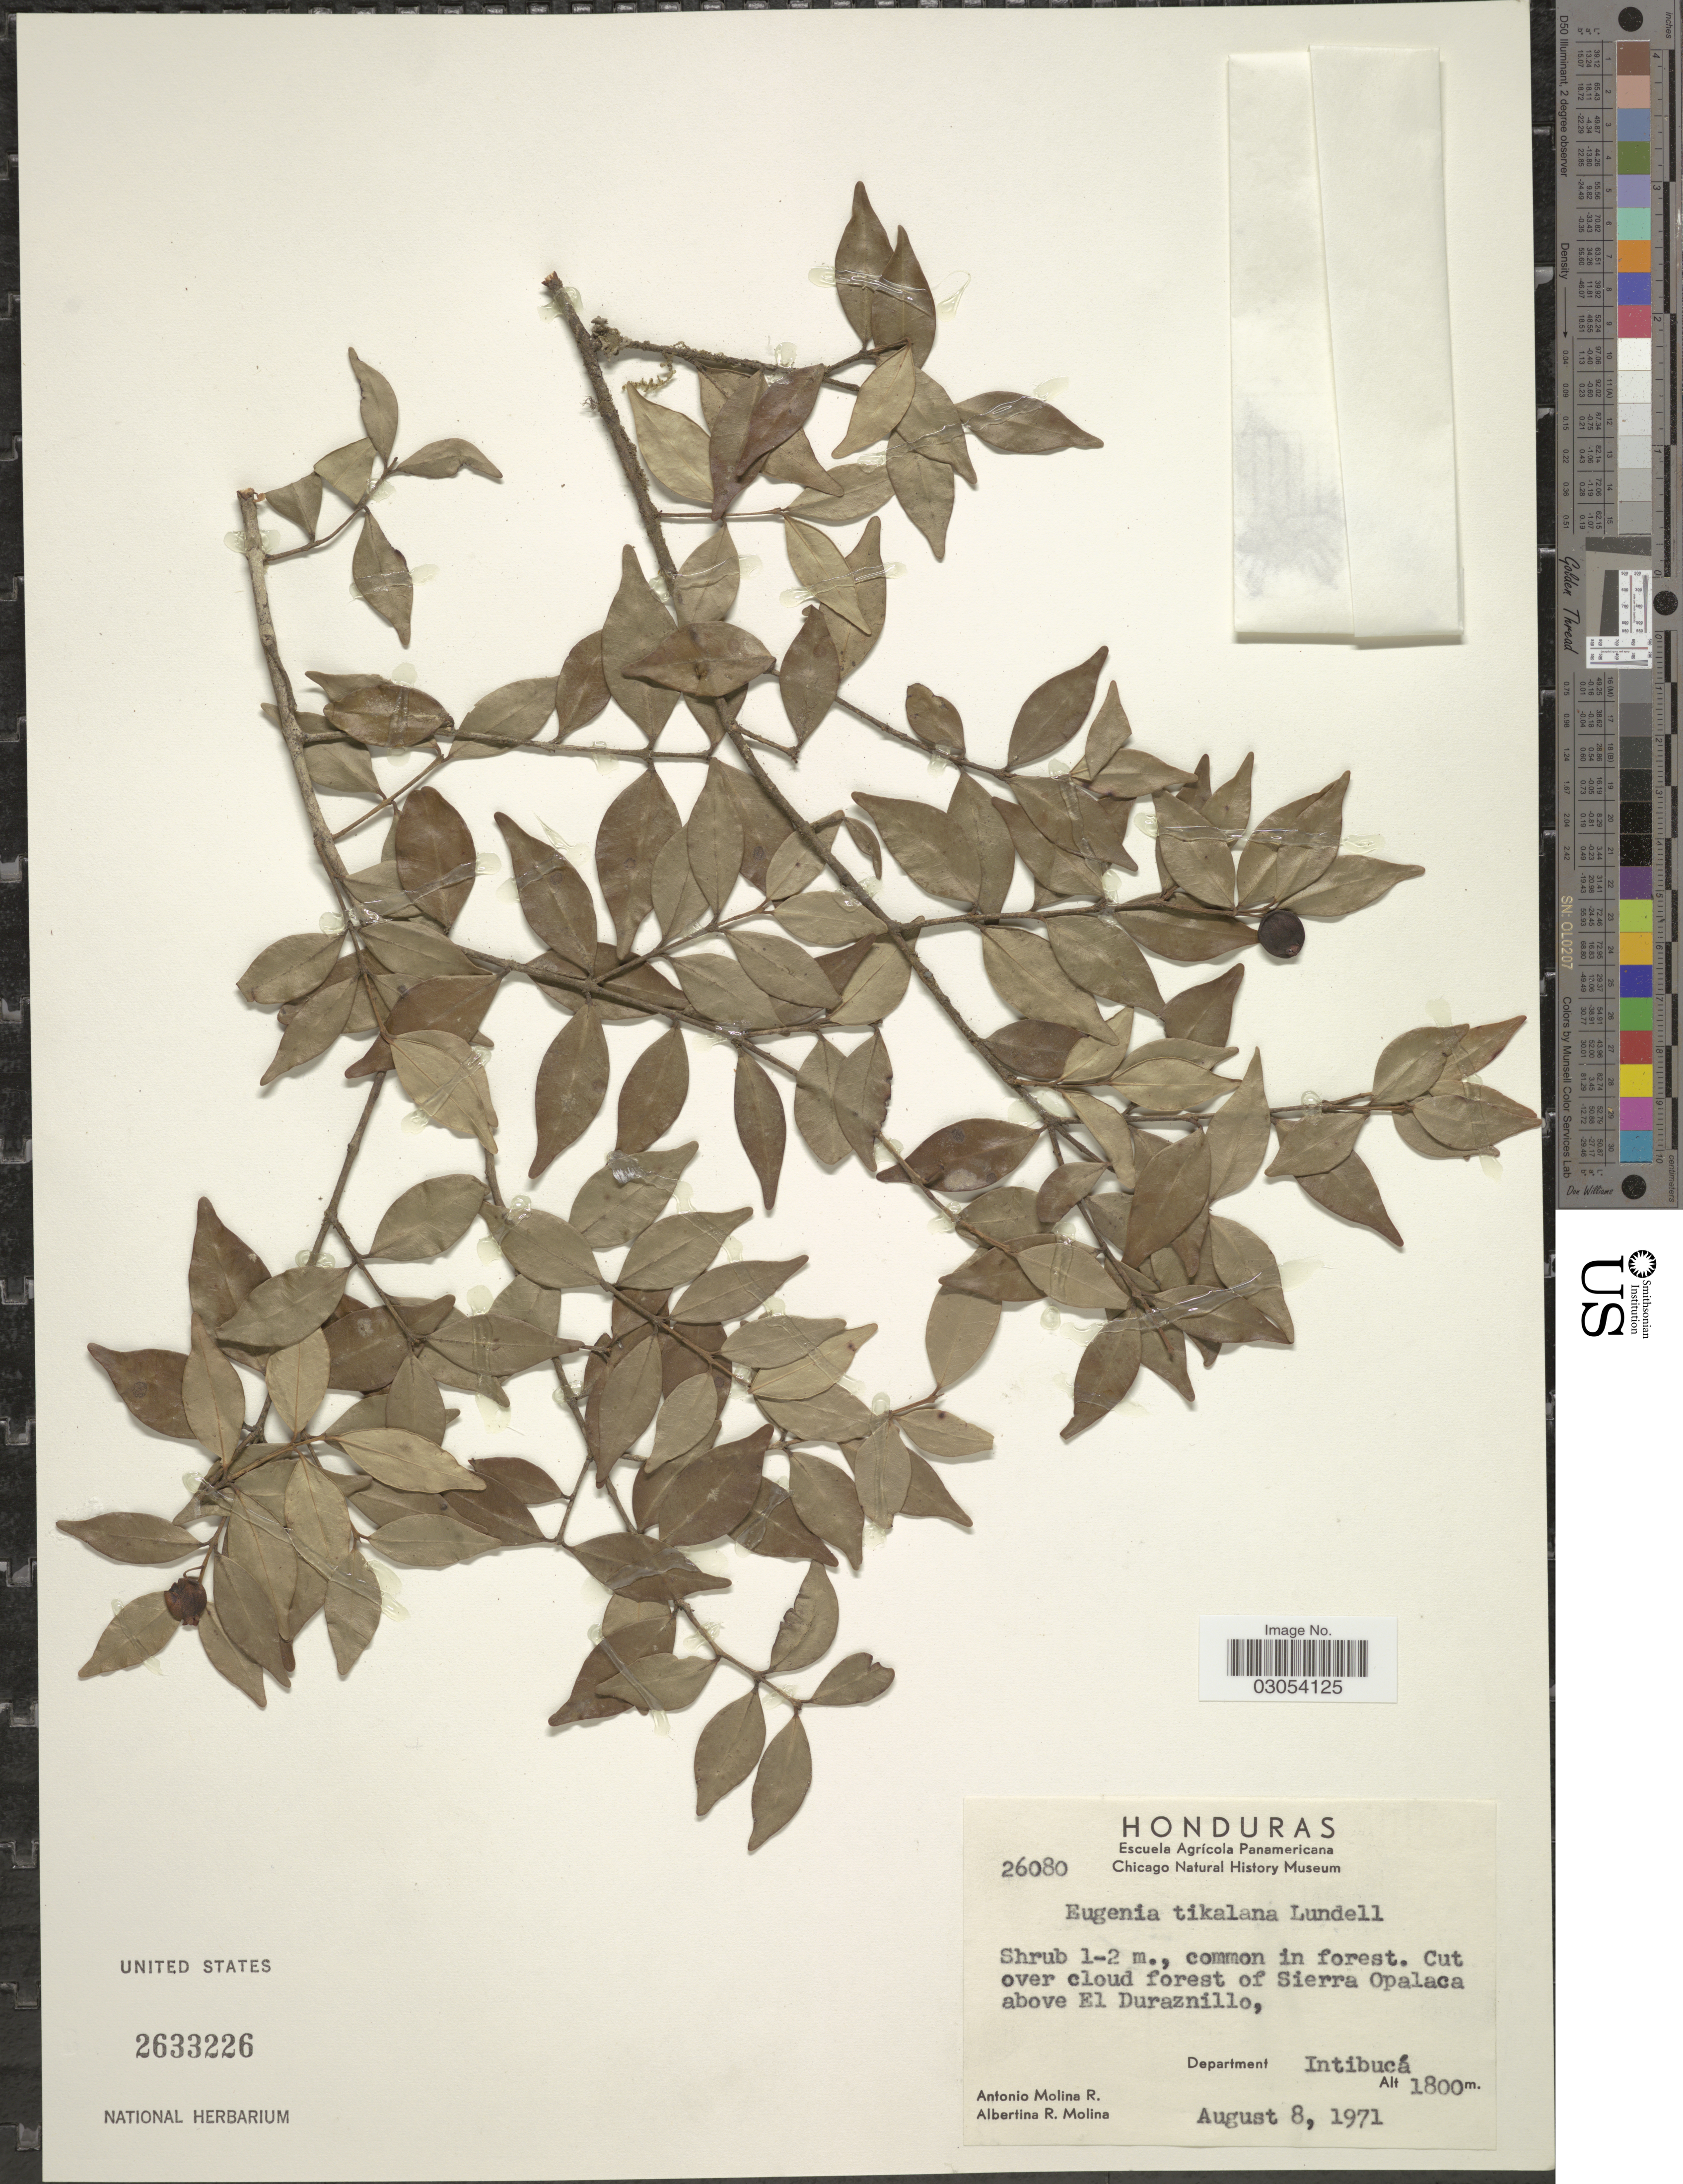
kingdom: Plantae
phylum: Tracheophyta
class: Magnoliopsida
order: Myrtales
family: Myrtaceae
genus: Eugenia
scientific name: Eugenia tikalana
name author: Lundell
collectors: A. Molina R. & A. R. Molina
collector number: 26080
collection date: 1971-08-08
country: Honduras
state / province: Intibuca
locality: Cut over cloud forest of Sierra Opalaca above El Duraznillo, Department Intibucá.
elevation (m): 1800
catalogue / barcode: US 2633226